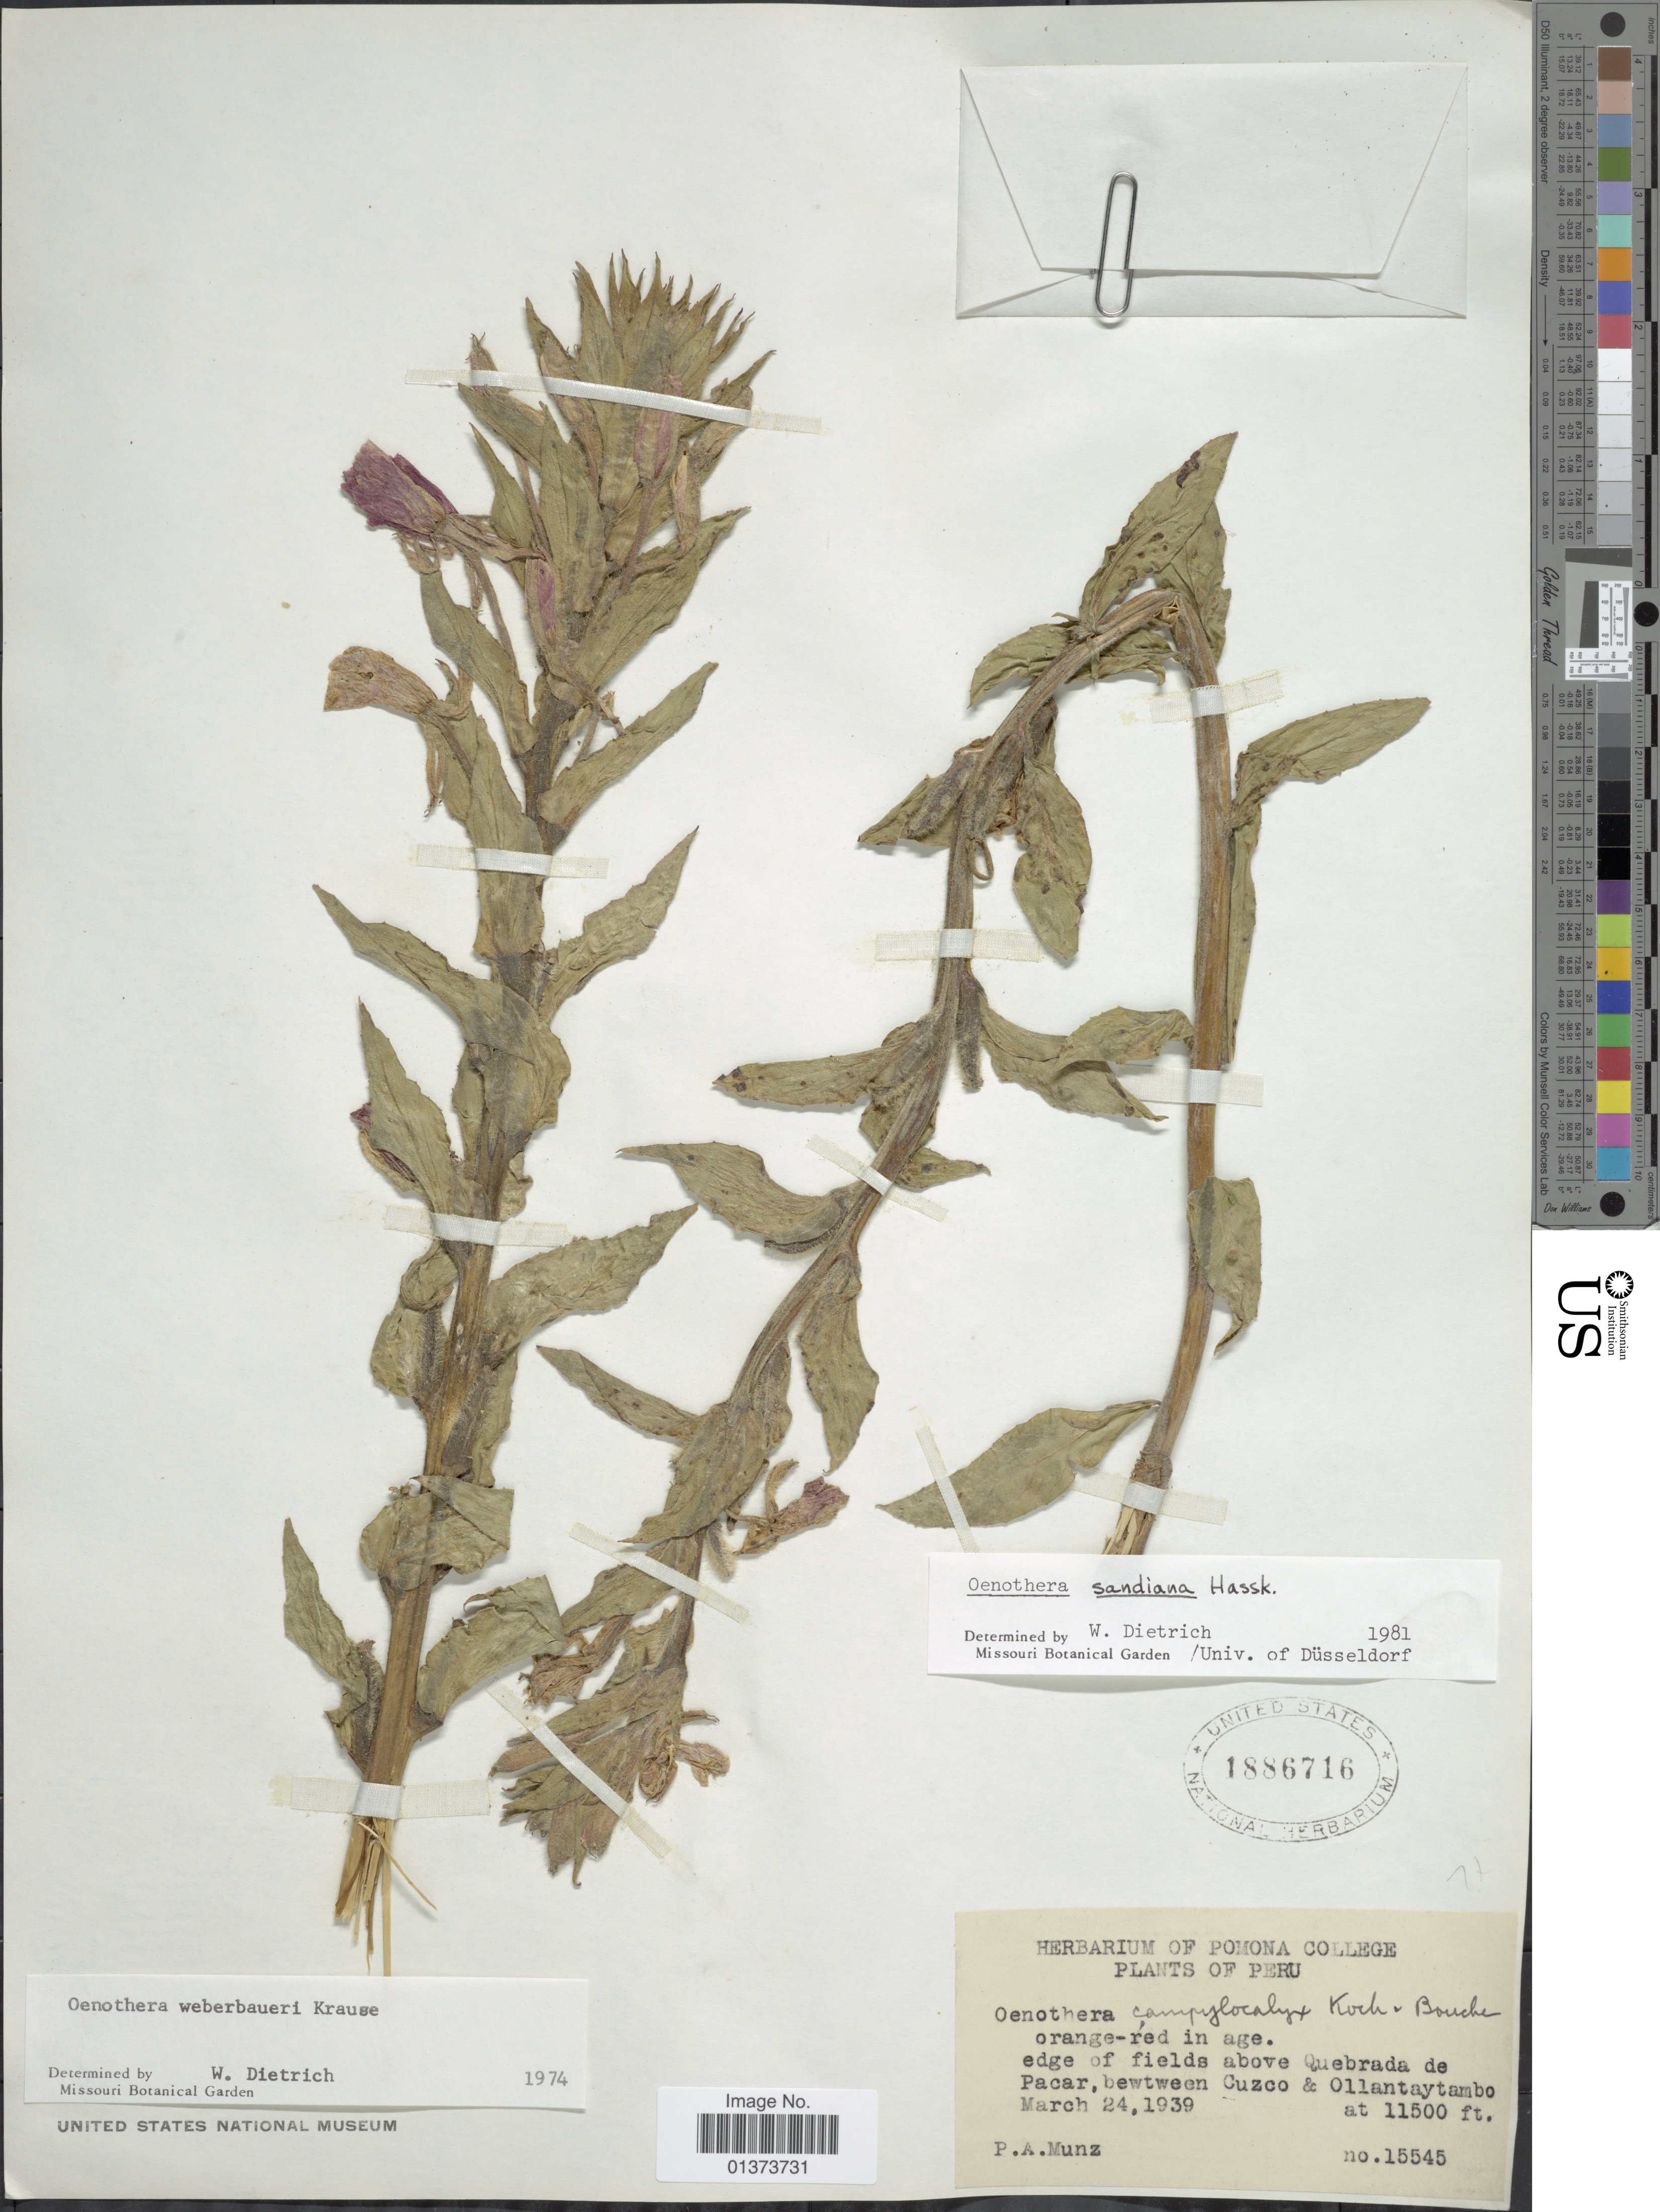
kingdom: Plantae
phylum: Tracheophyta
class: Magnoliopsida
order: Myrtales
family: Onagraceae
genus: Oenothera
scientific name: Oenothera sandiana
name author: Hassk.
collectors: P. A. Munz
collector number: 15545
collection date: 1939-03-24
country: Peru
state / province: Cusco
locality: Edge of fields above Quebrada de Pacar, between Cuzco & Ollantaytambo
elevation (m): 3505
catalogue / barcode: US 1886716